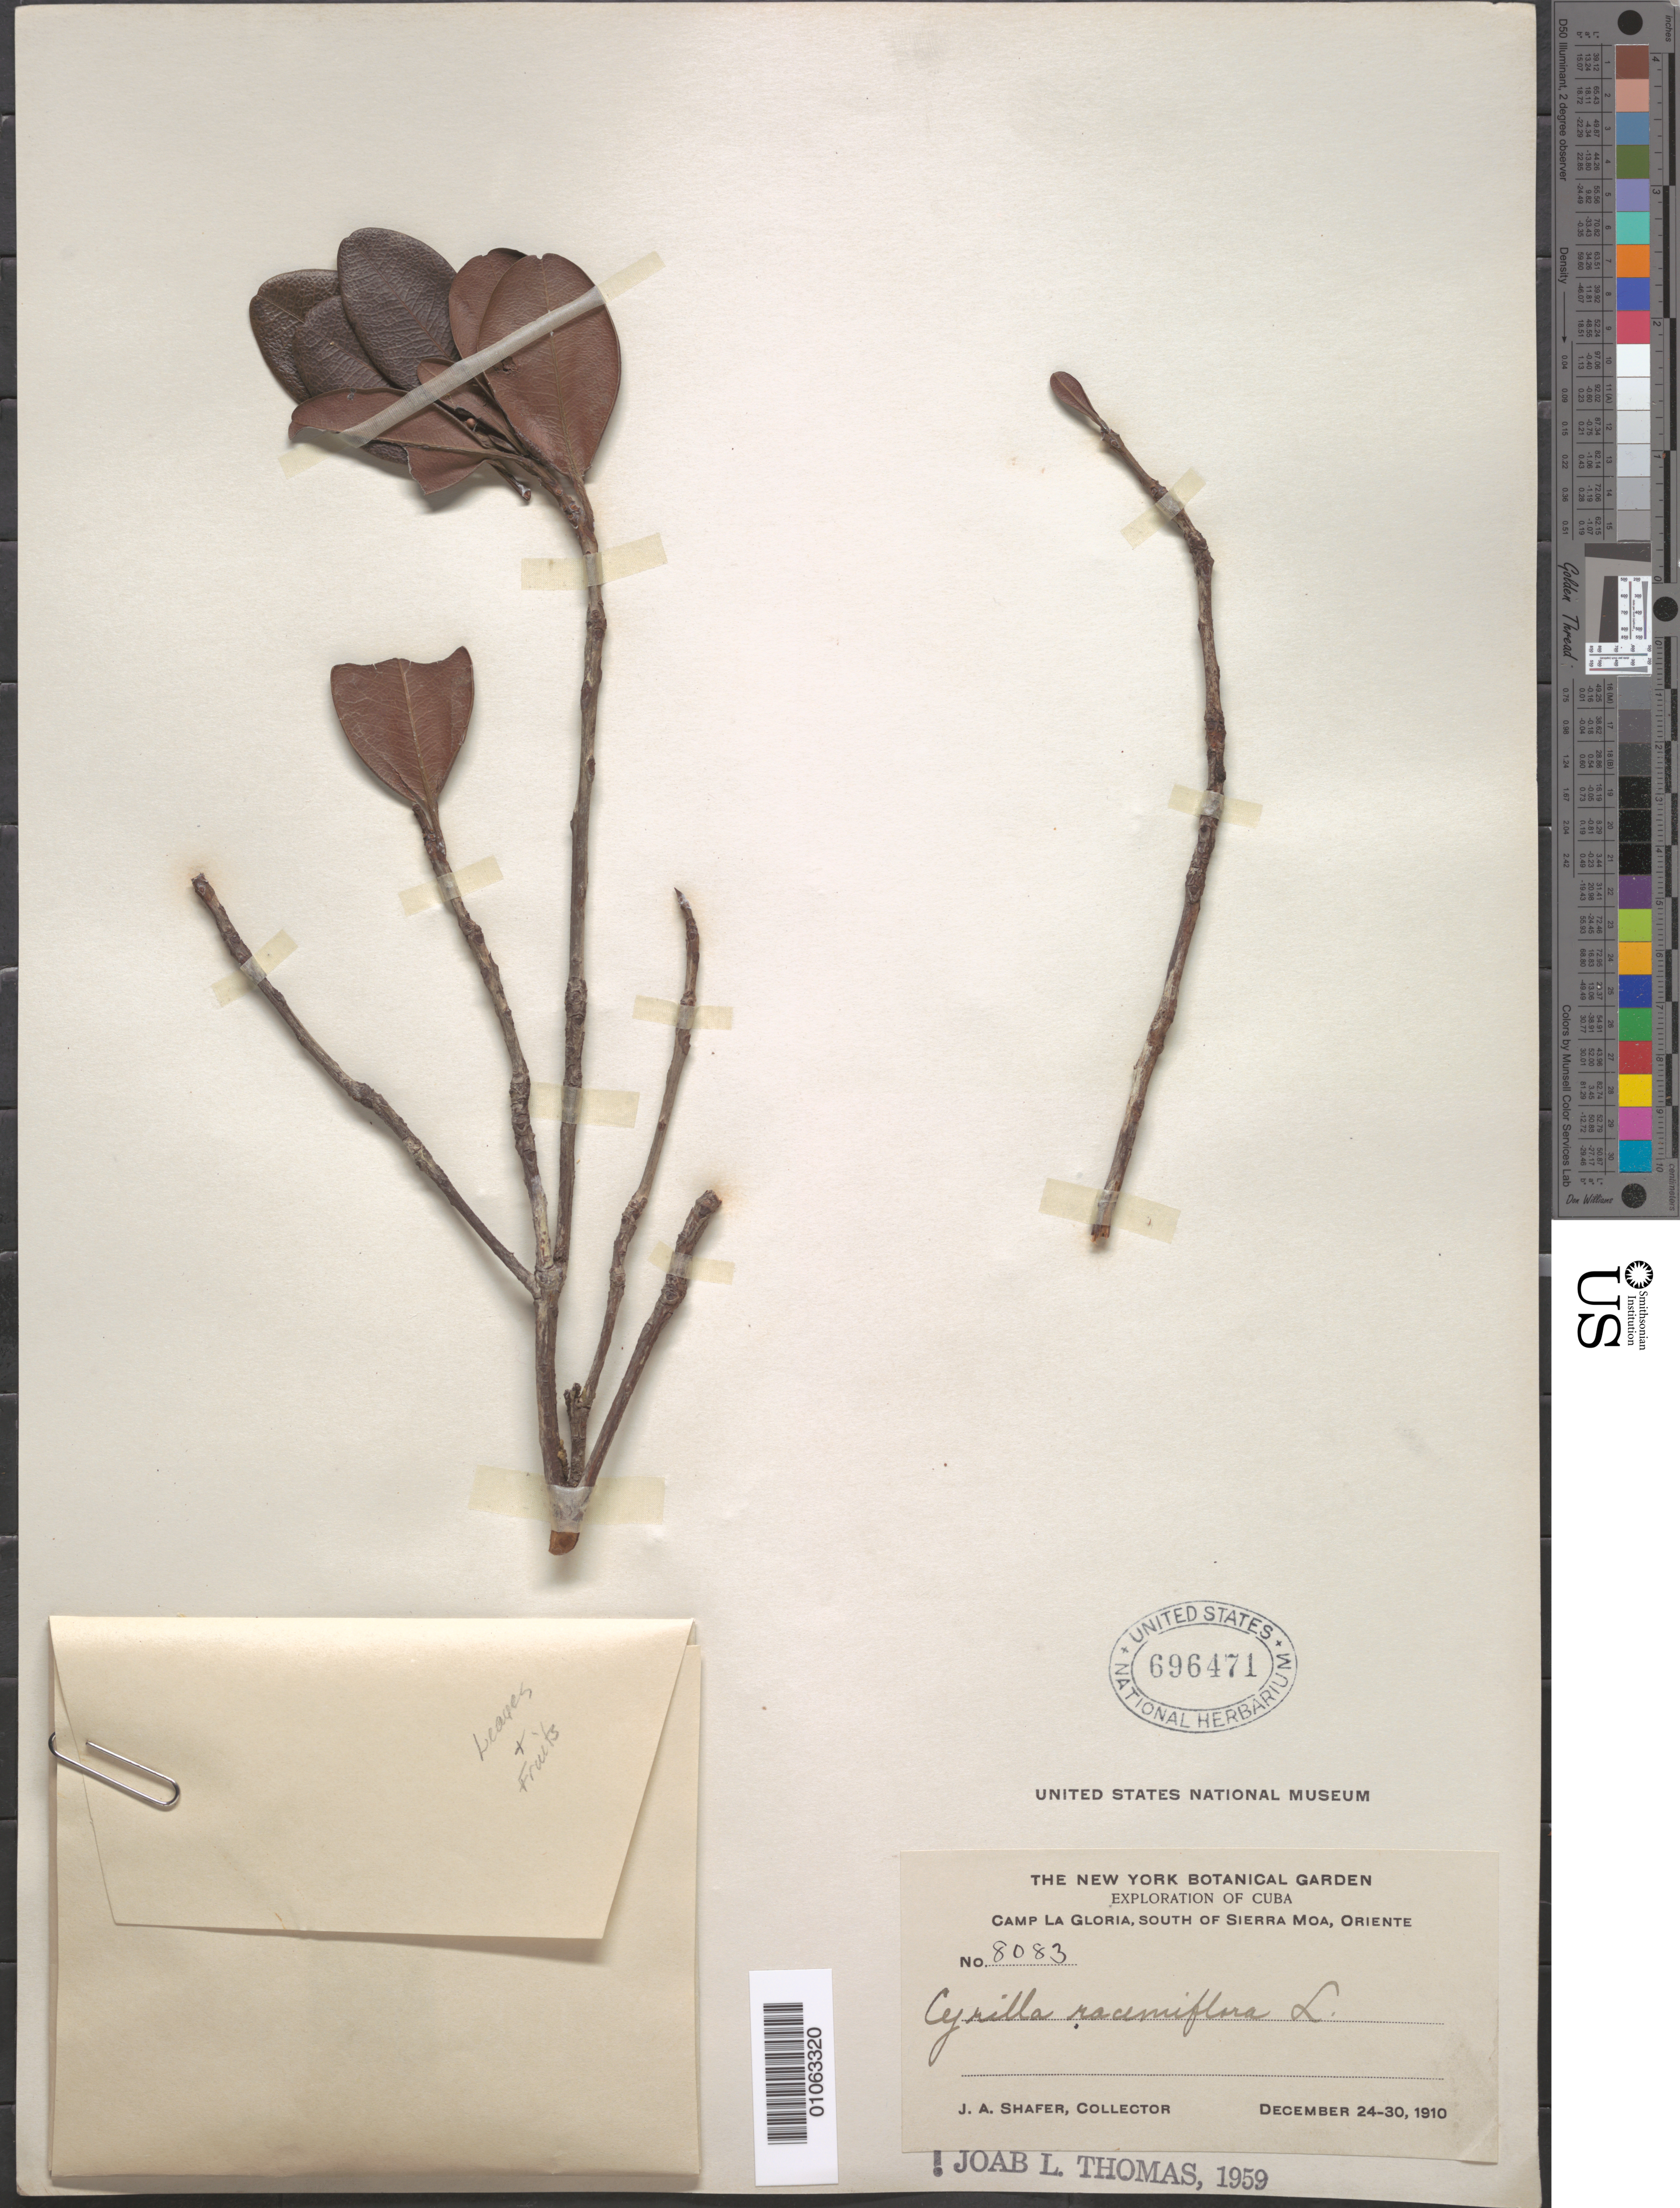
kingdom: Plantae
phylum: Tracheophyta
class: Magnoliopsida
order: Ericales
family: Cyrillaceae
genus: Cyrilla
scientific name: Cyrilla racemiflora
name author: L.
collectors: J. A. Shafer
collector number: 8083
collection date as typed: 24 Dec 1910 to 30 Dec 1910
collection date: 1910-12-24/1910-12-30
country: Cuba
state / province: Holguín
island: Cuba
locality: Camp La Gloria, South of Sierra Moa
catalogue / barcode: US 696471